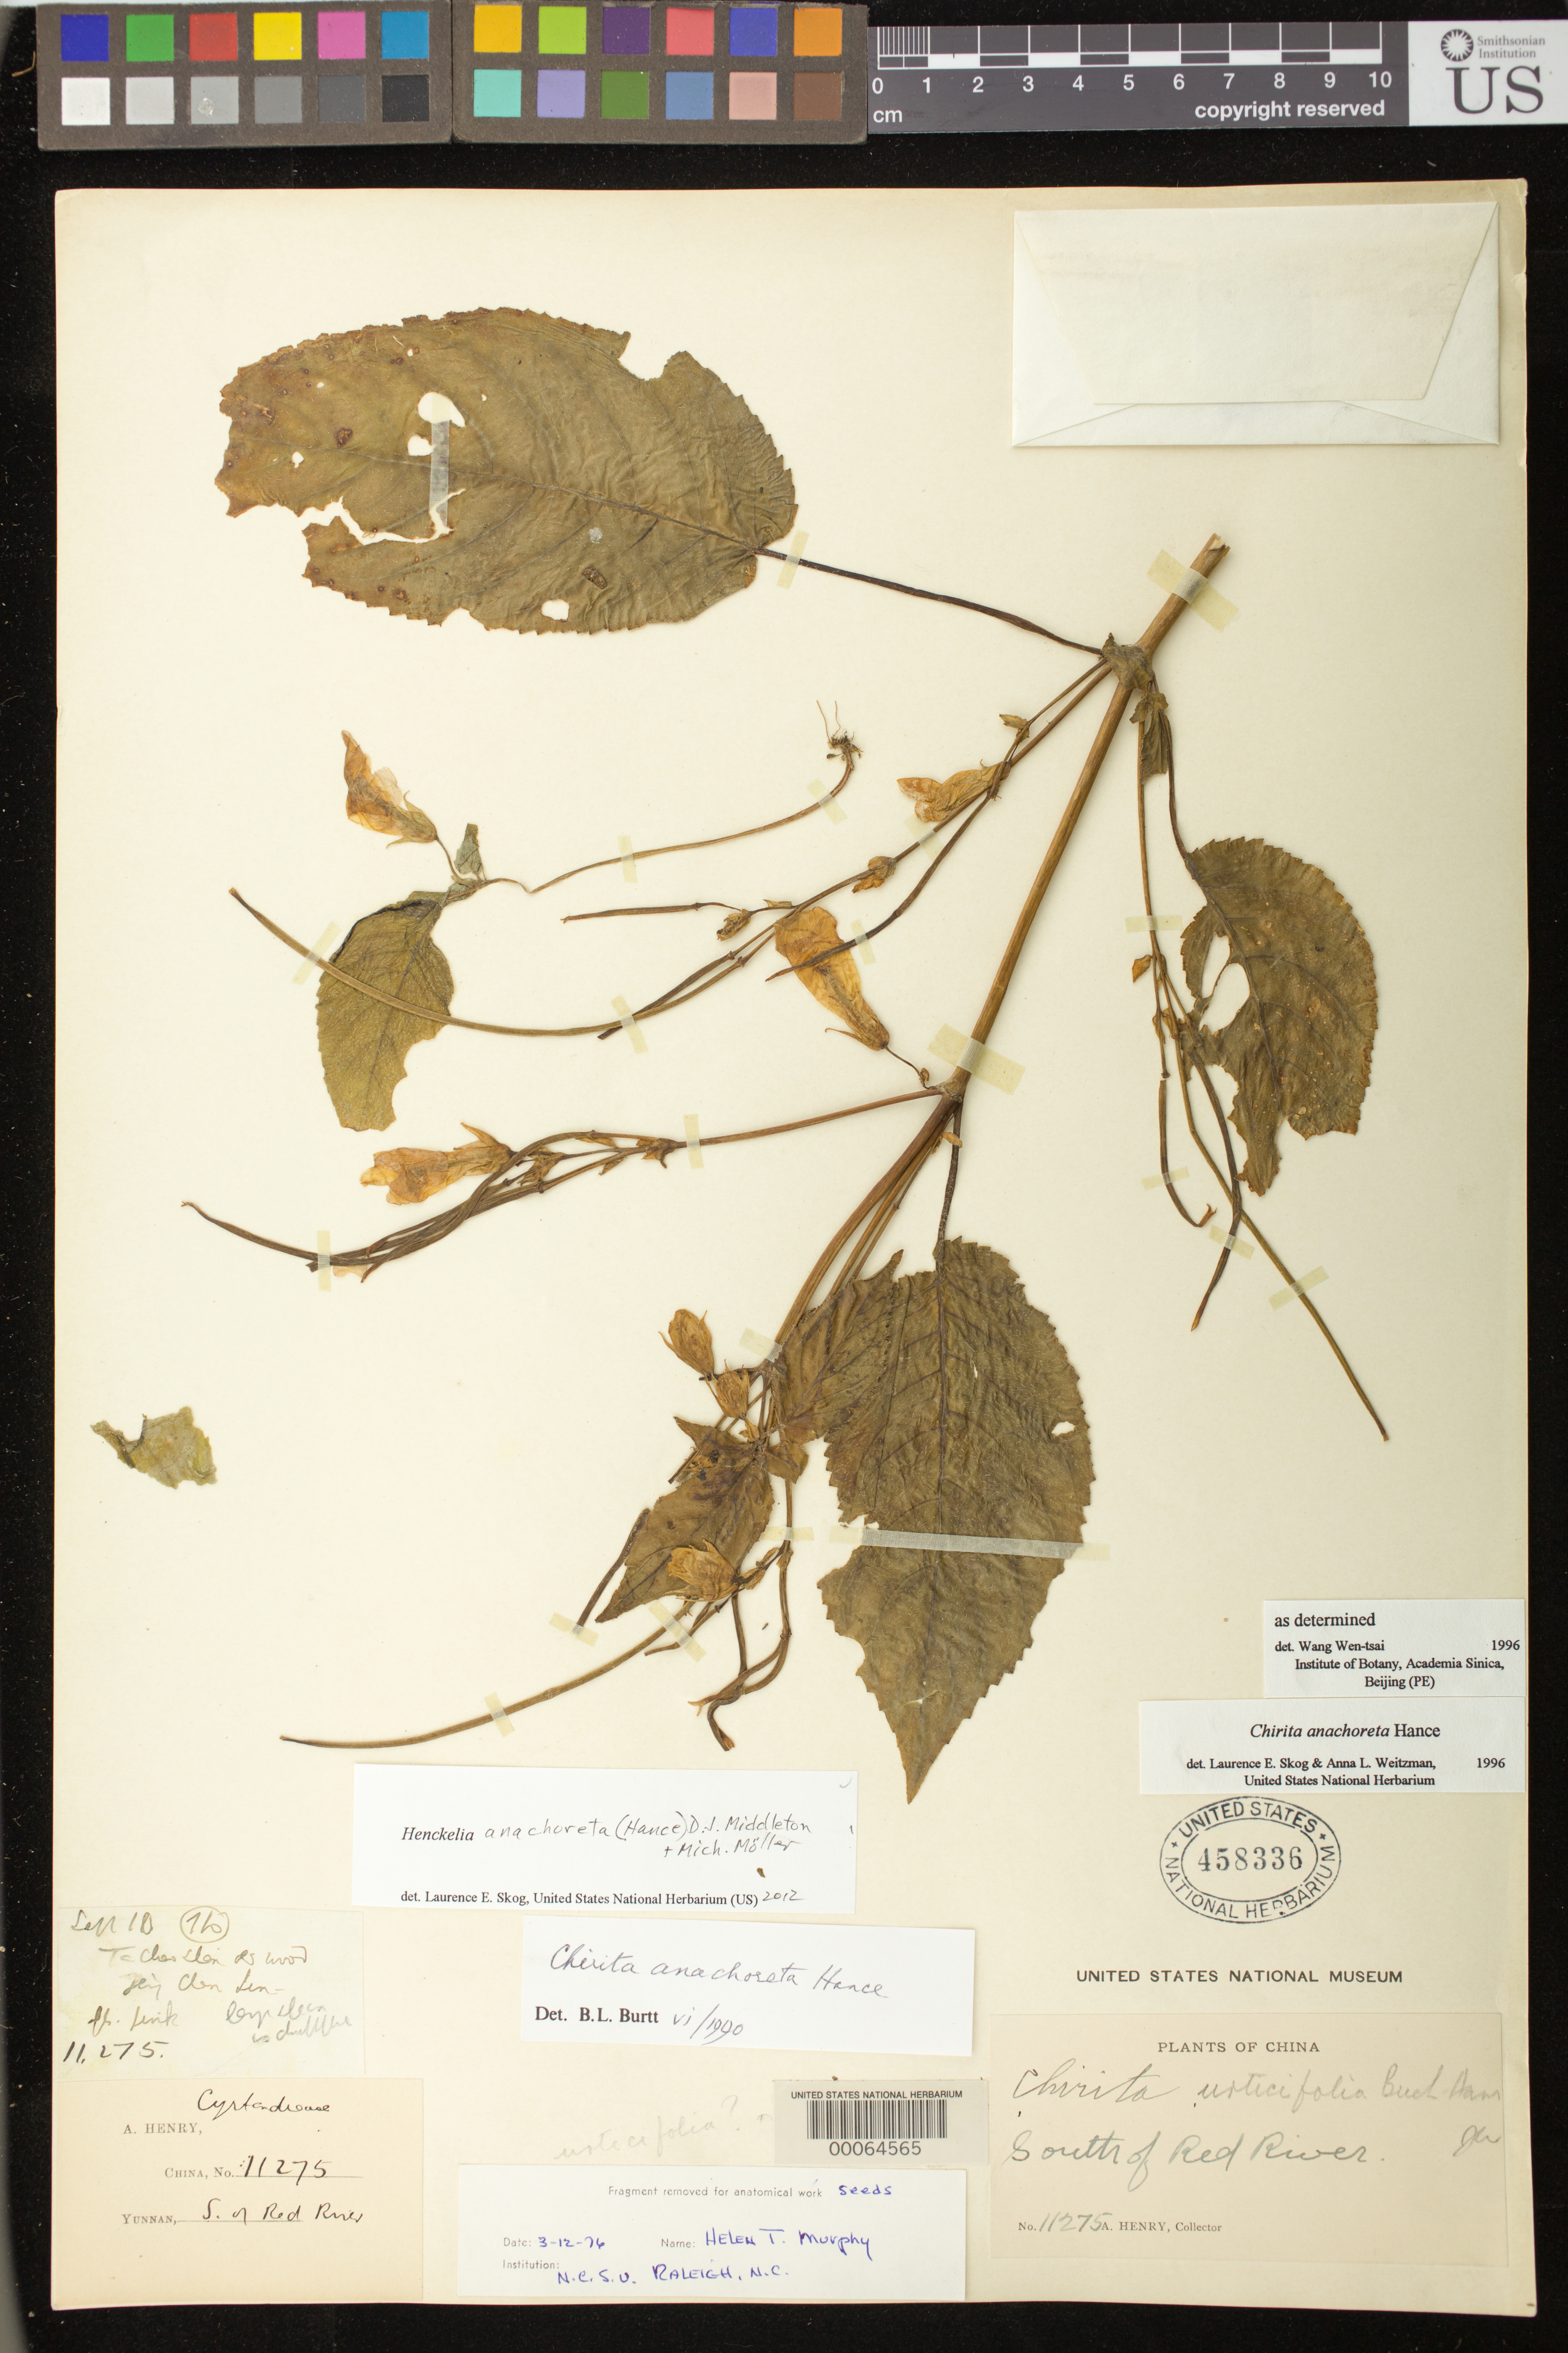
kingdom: Plantae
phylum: Tracheophyta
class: Magnoliopsida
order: Lamiales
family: Gesneriaceae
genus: Henckelia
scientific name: Henckelia anachoreta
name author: (Hance) D.J. Middleton & Mich. Möller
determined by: Skog, Laurence E.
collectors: A. Henry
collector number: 11275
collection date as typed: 10 Sep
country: China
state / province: Yunnan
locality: S of red river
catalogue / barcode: US 458336